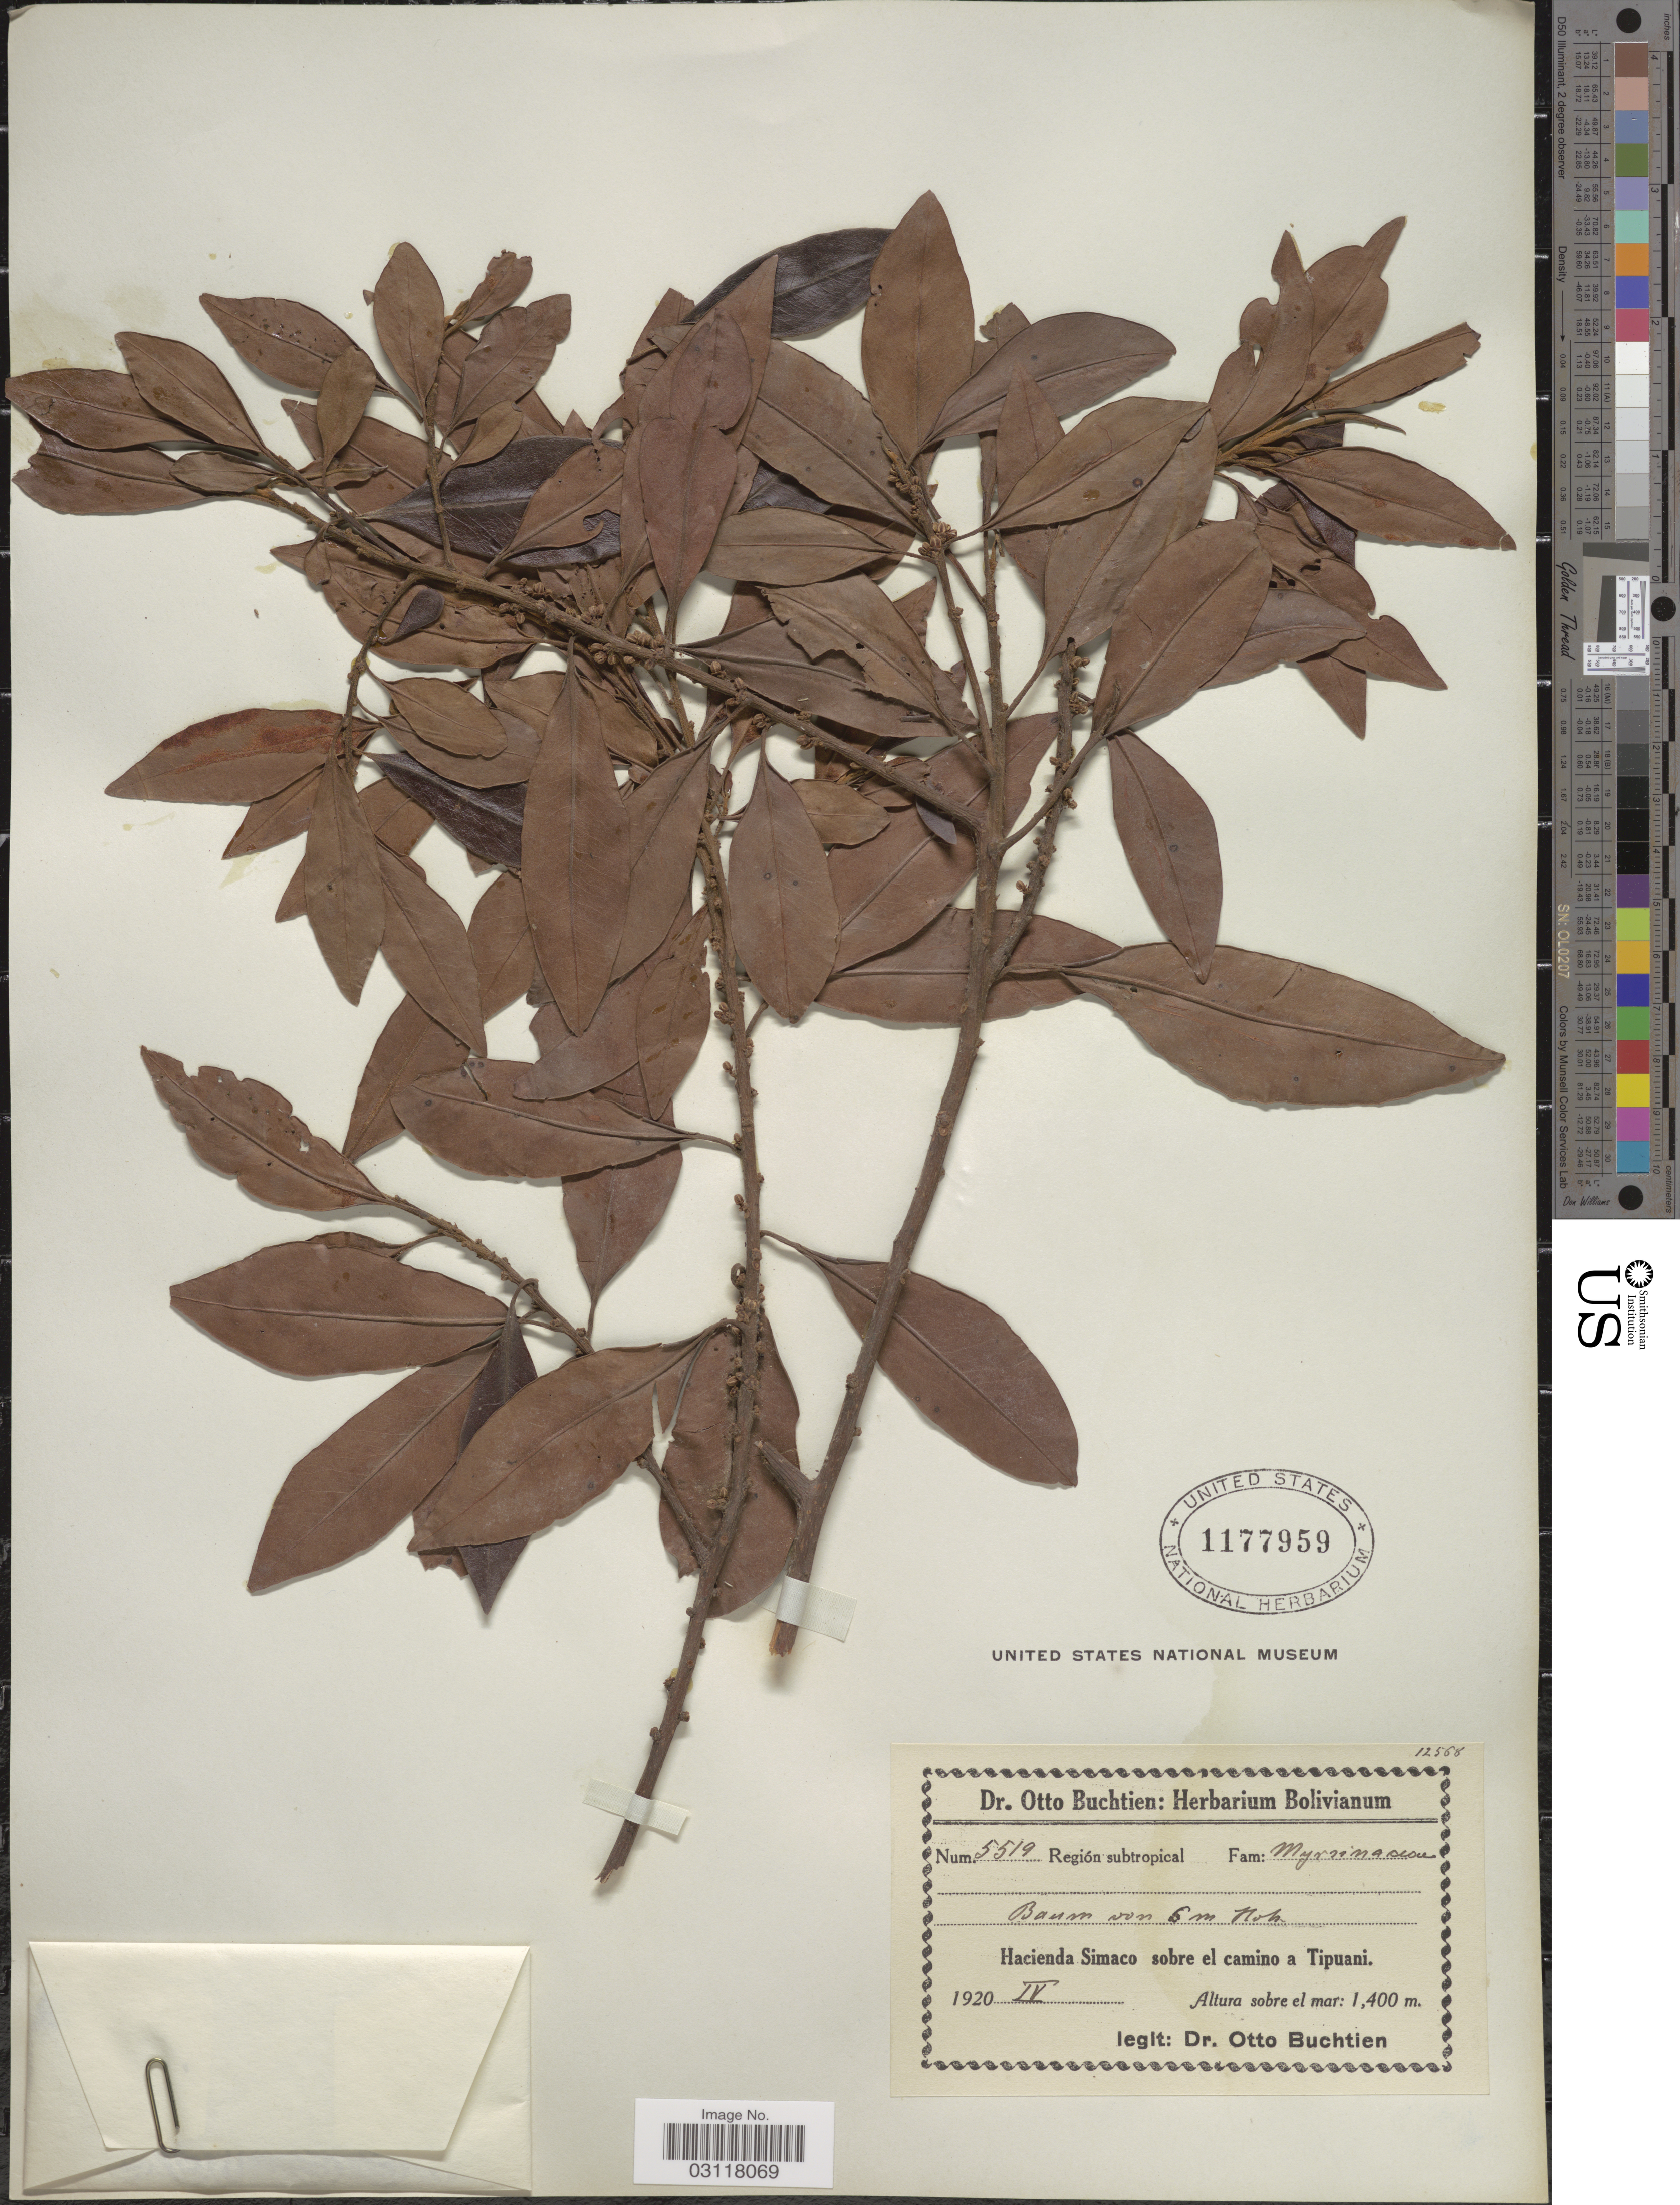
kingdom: Plantae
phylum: Tracheophyta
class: Magnoliopsida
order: Ericales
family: Primulaceae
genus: Rapanea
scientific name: Rapanea ferruginea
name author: (Ruiz & Pav.) Mez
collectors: O. Buchtien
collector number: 5519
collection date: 1920-04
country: Bolivia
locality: Hacienda Simaco sobre el camino a Tipuani.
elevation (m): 1400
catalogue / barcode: US 1177959